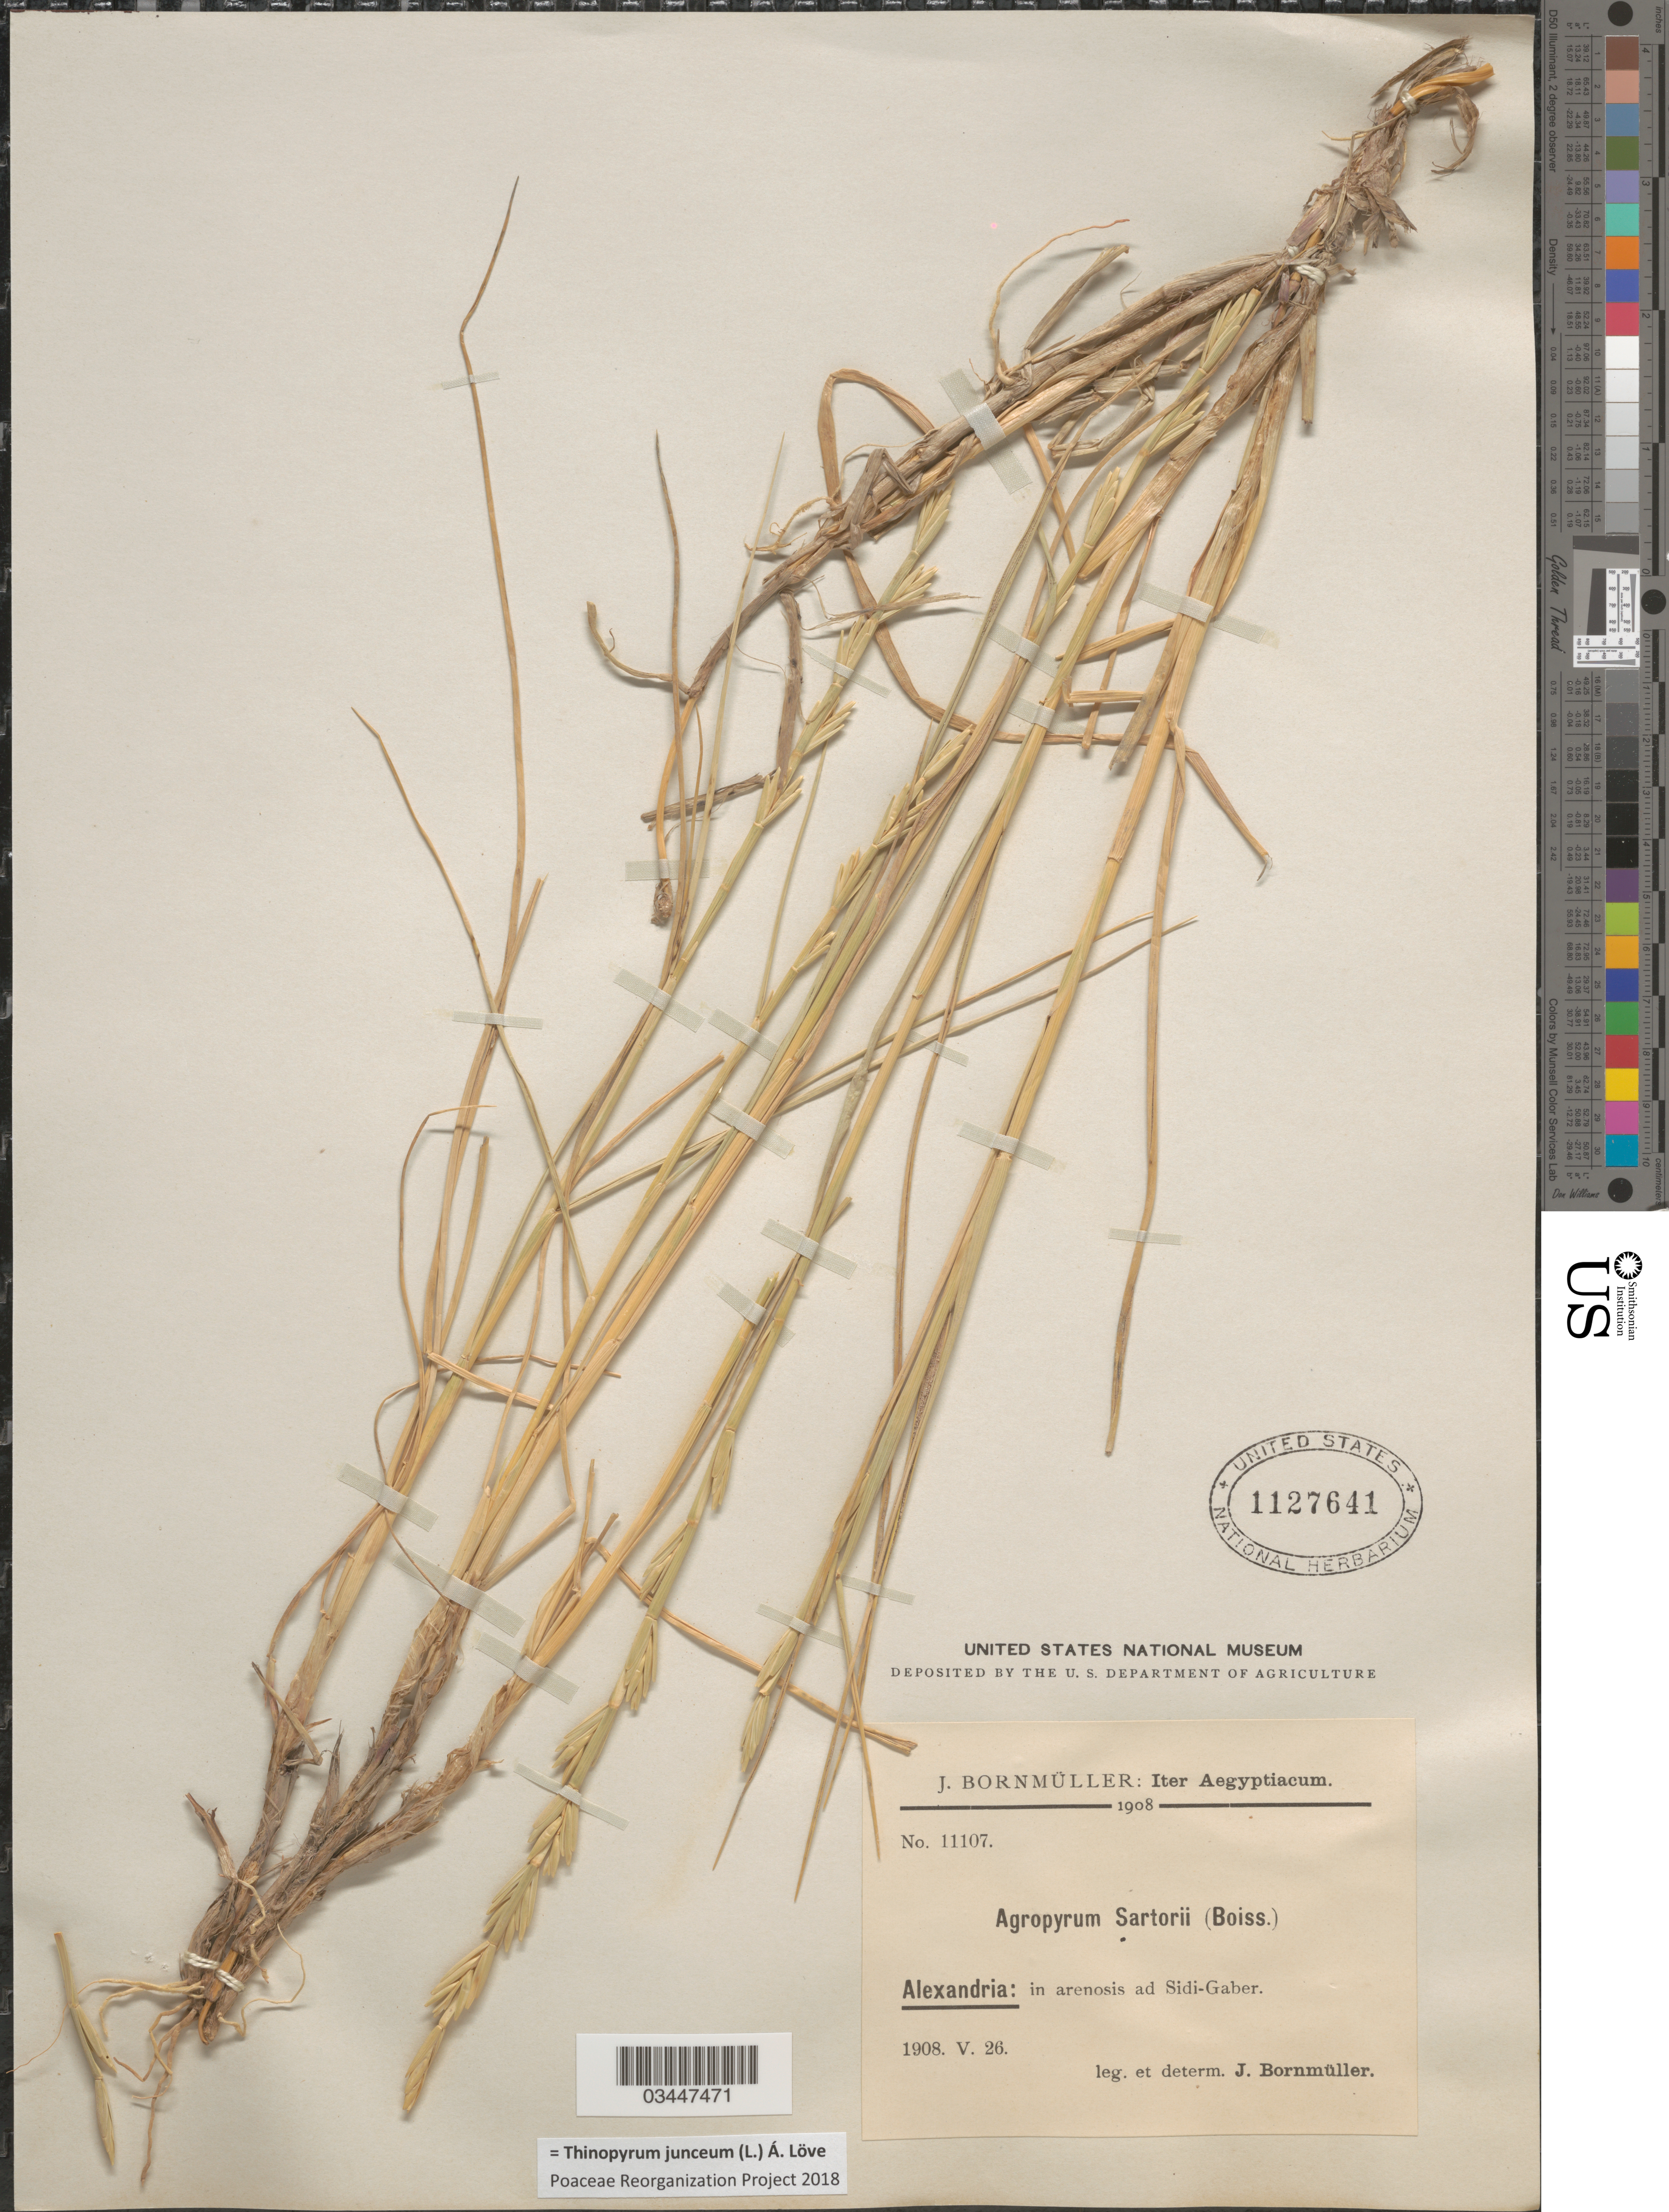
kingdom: Plantae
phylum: Tracheophyta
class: Liliopsida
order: Poales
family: Poaceae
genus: Thinopyrum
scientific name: Thinopyrum junceum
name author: (L.) Á. Löve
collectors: J. Bornmüller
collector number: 11107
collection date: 1908-05-26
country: Egypt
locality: Iter Aegyptiacum 1908. Alexandria: in arenosis ad Sidi-Graber.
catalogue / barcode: US 1127641